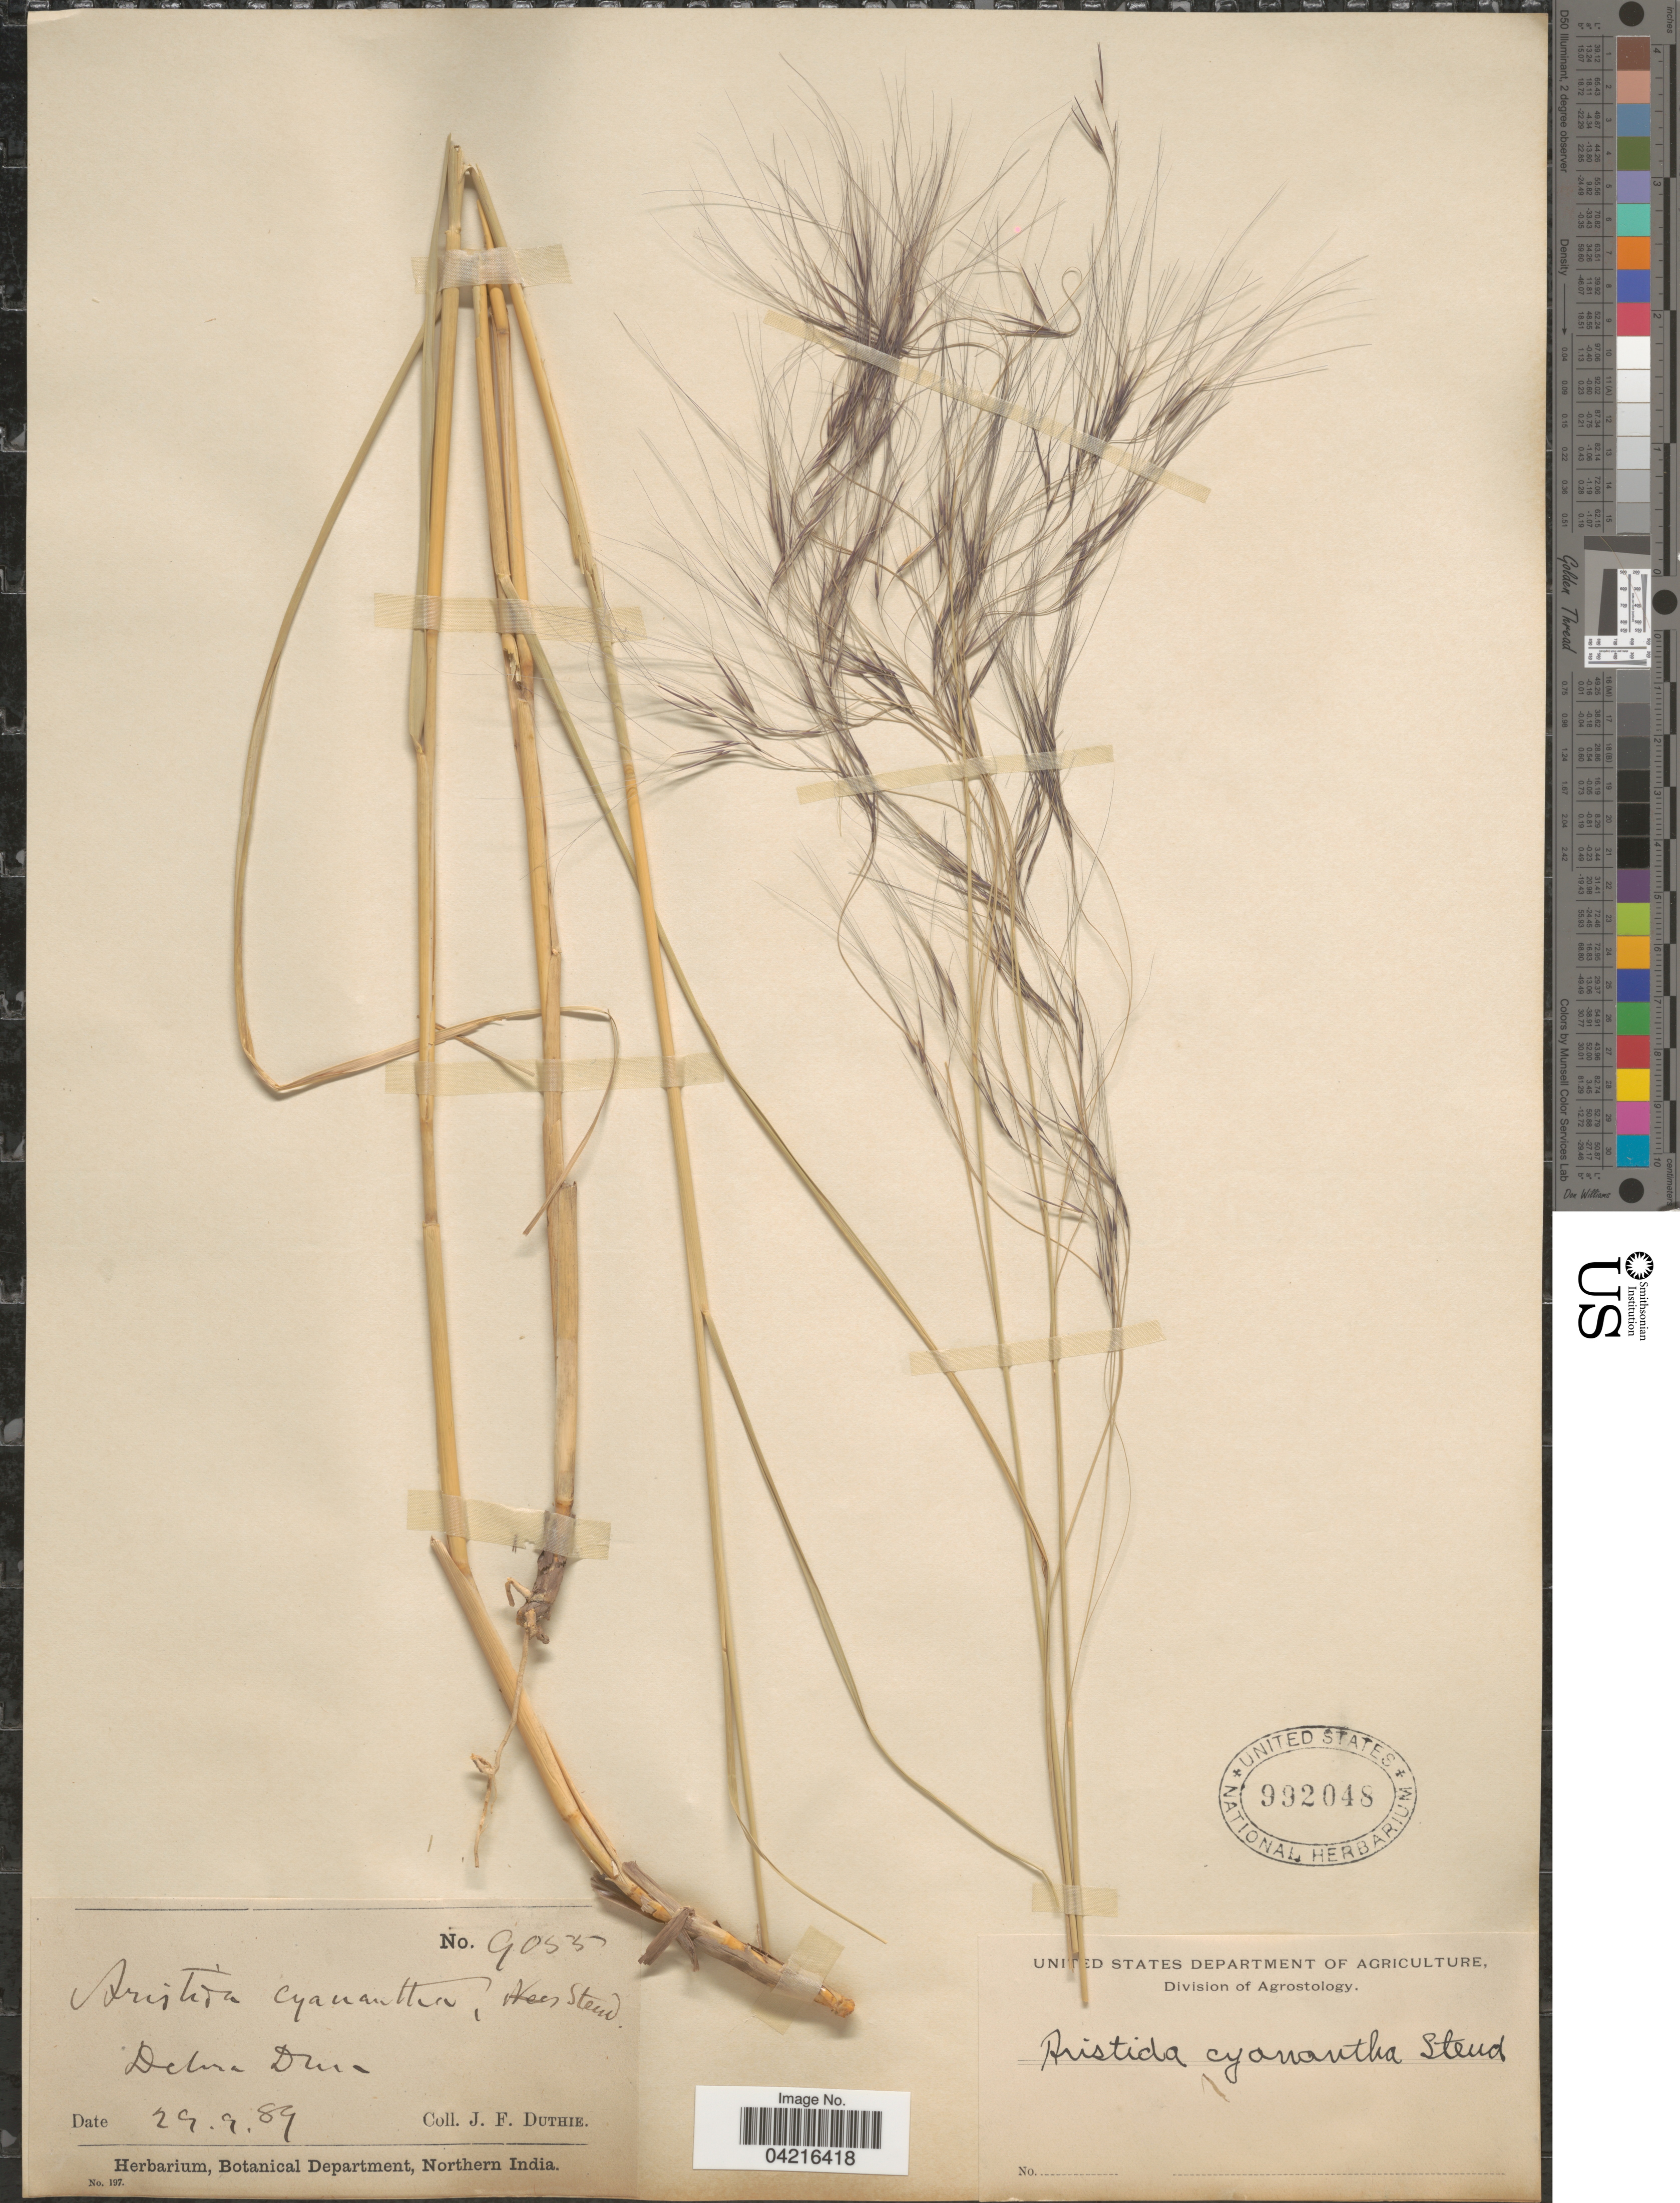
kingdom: Plantae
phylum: Tracheophyta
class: Liliopsida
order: Poales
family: Poaceae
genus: Aristida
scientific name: Aristida cyanantha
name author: Nees ex Steud.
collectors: J. F. Duthie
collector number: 9055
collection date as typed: Transcribed d/m/y: 29/9/89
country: India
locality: Dehra Dun.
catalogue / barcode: US 992048